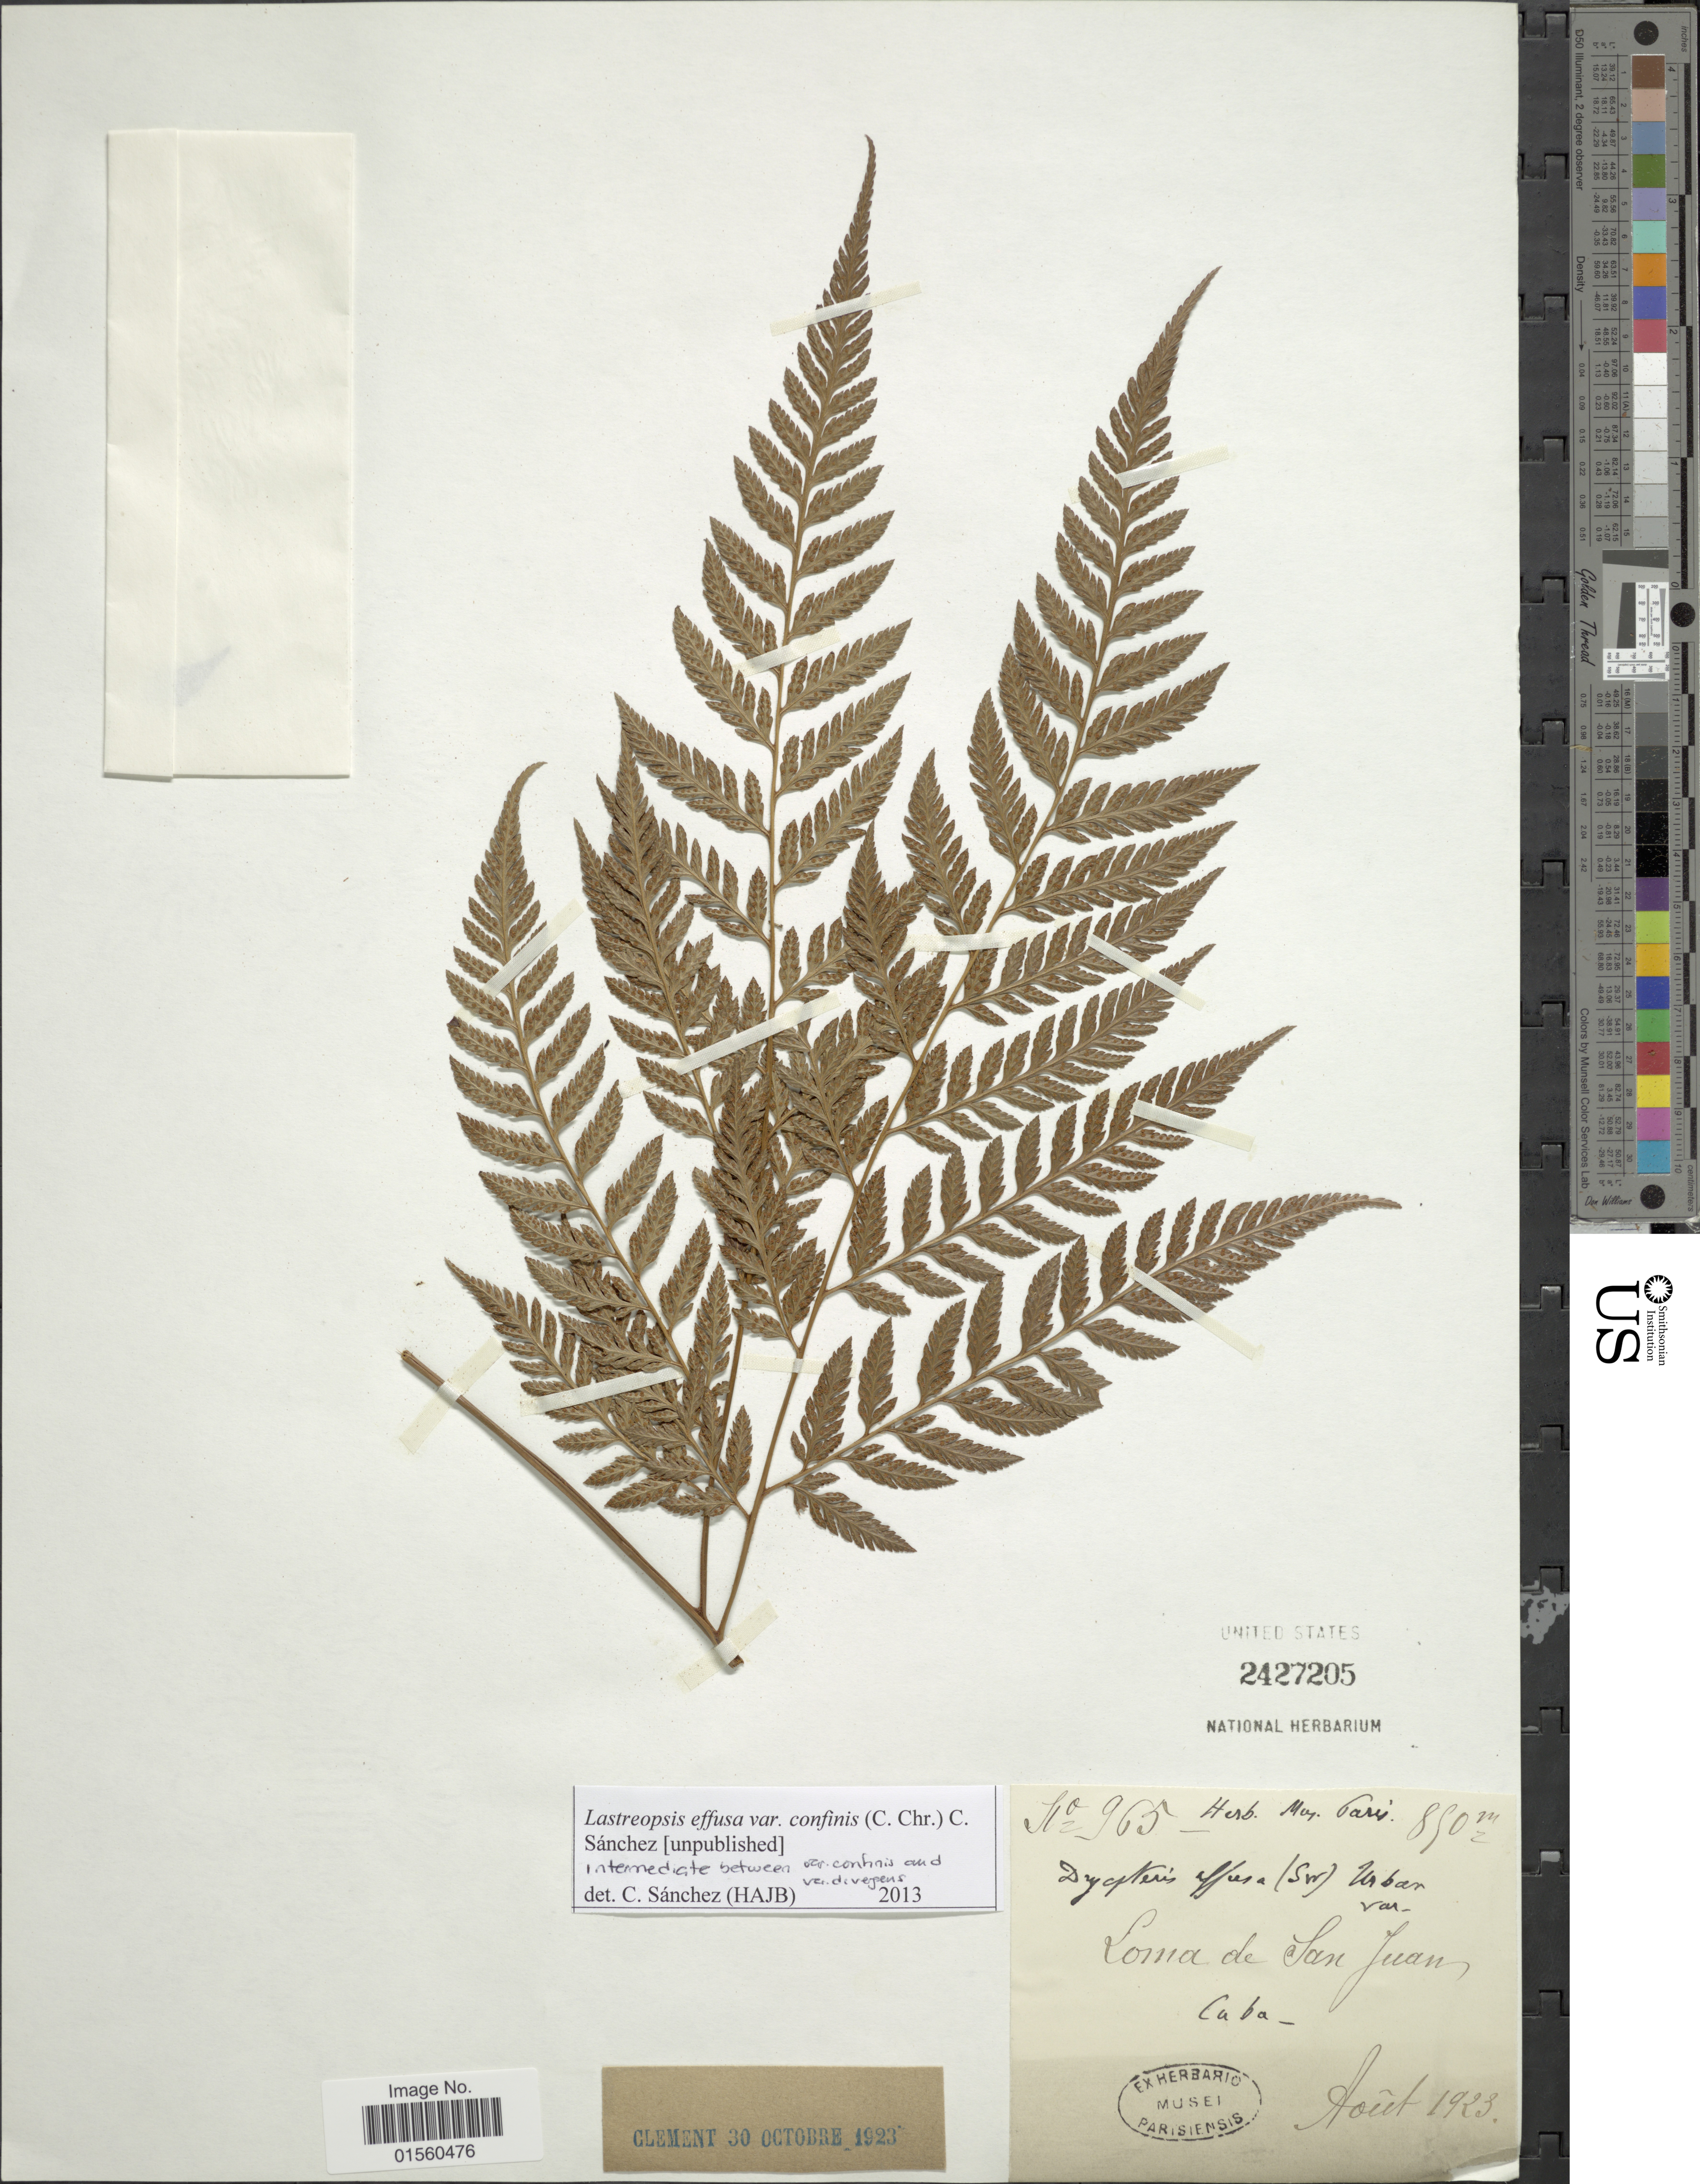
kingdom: Plantae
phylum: Tracheophyta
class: Polypodiopsida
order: Polypodiales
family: Dryopteridaceae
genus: Parapolystichum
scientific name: Parapolystichum effusum var. effusum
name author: (Sw.) Ching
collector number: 965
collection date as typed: Aout 1923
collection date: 1923-08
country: Cuba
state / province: Santiago de Cuba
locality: Loma de San Juan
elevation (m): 850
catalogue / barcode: US 2427205